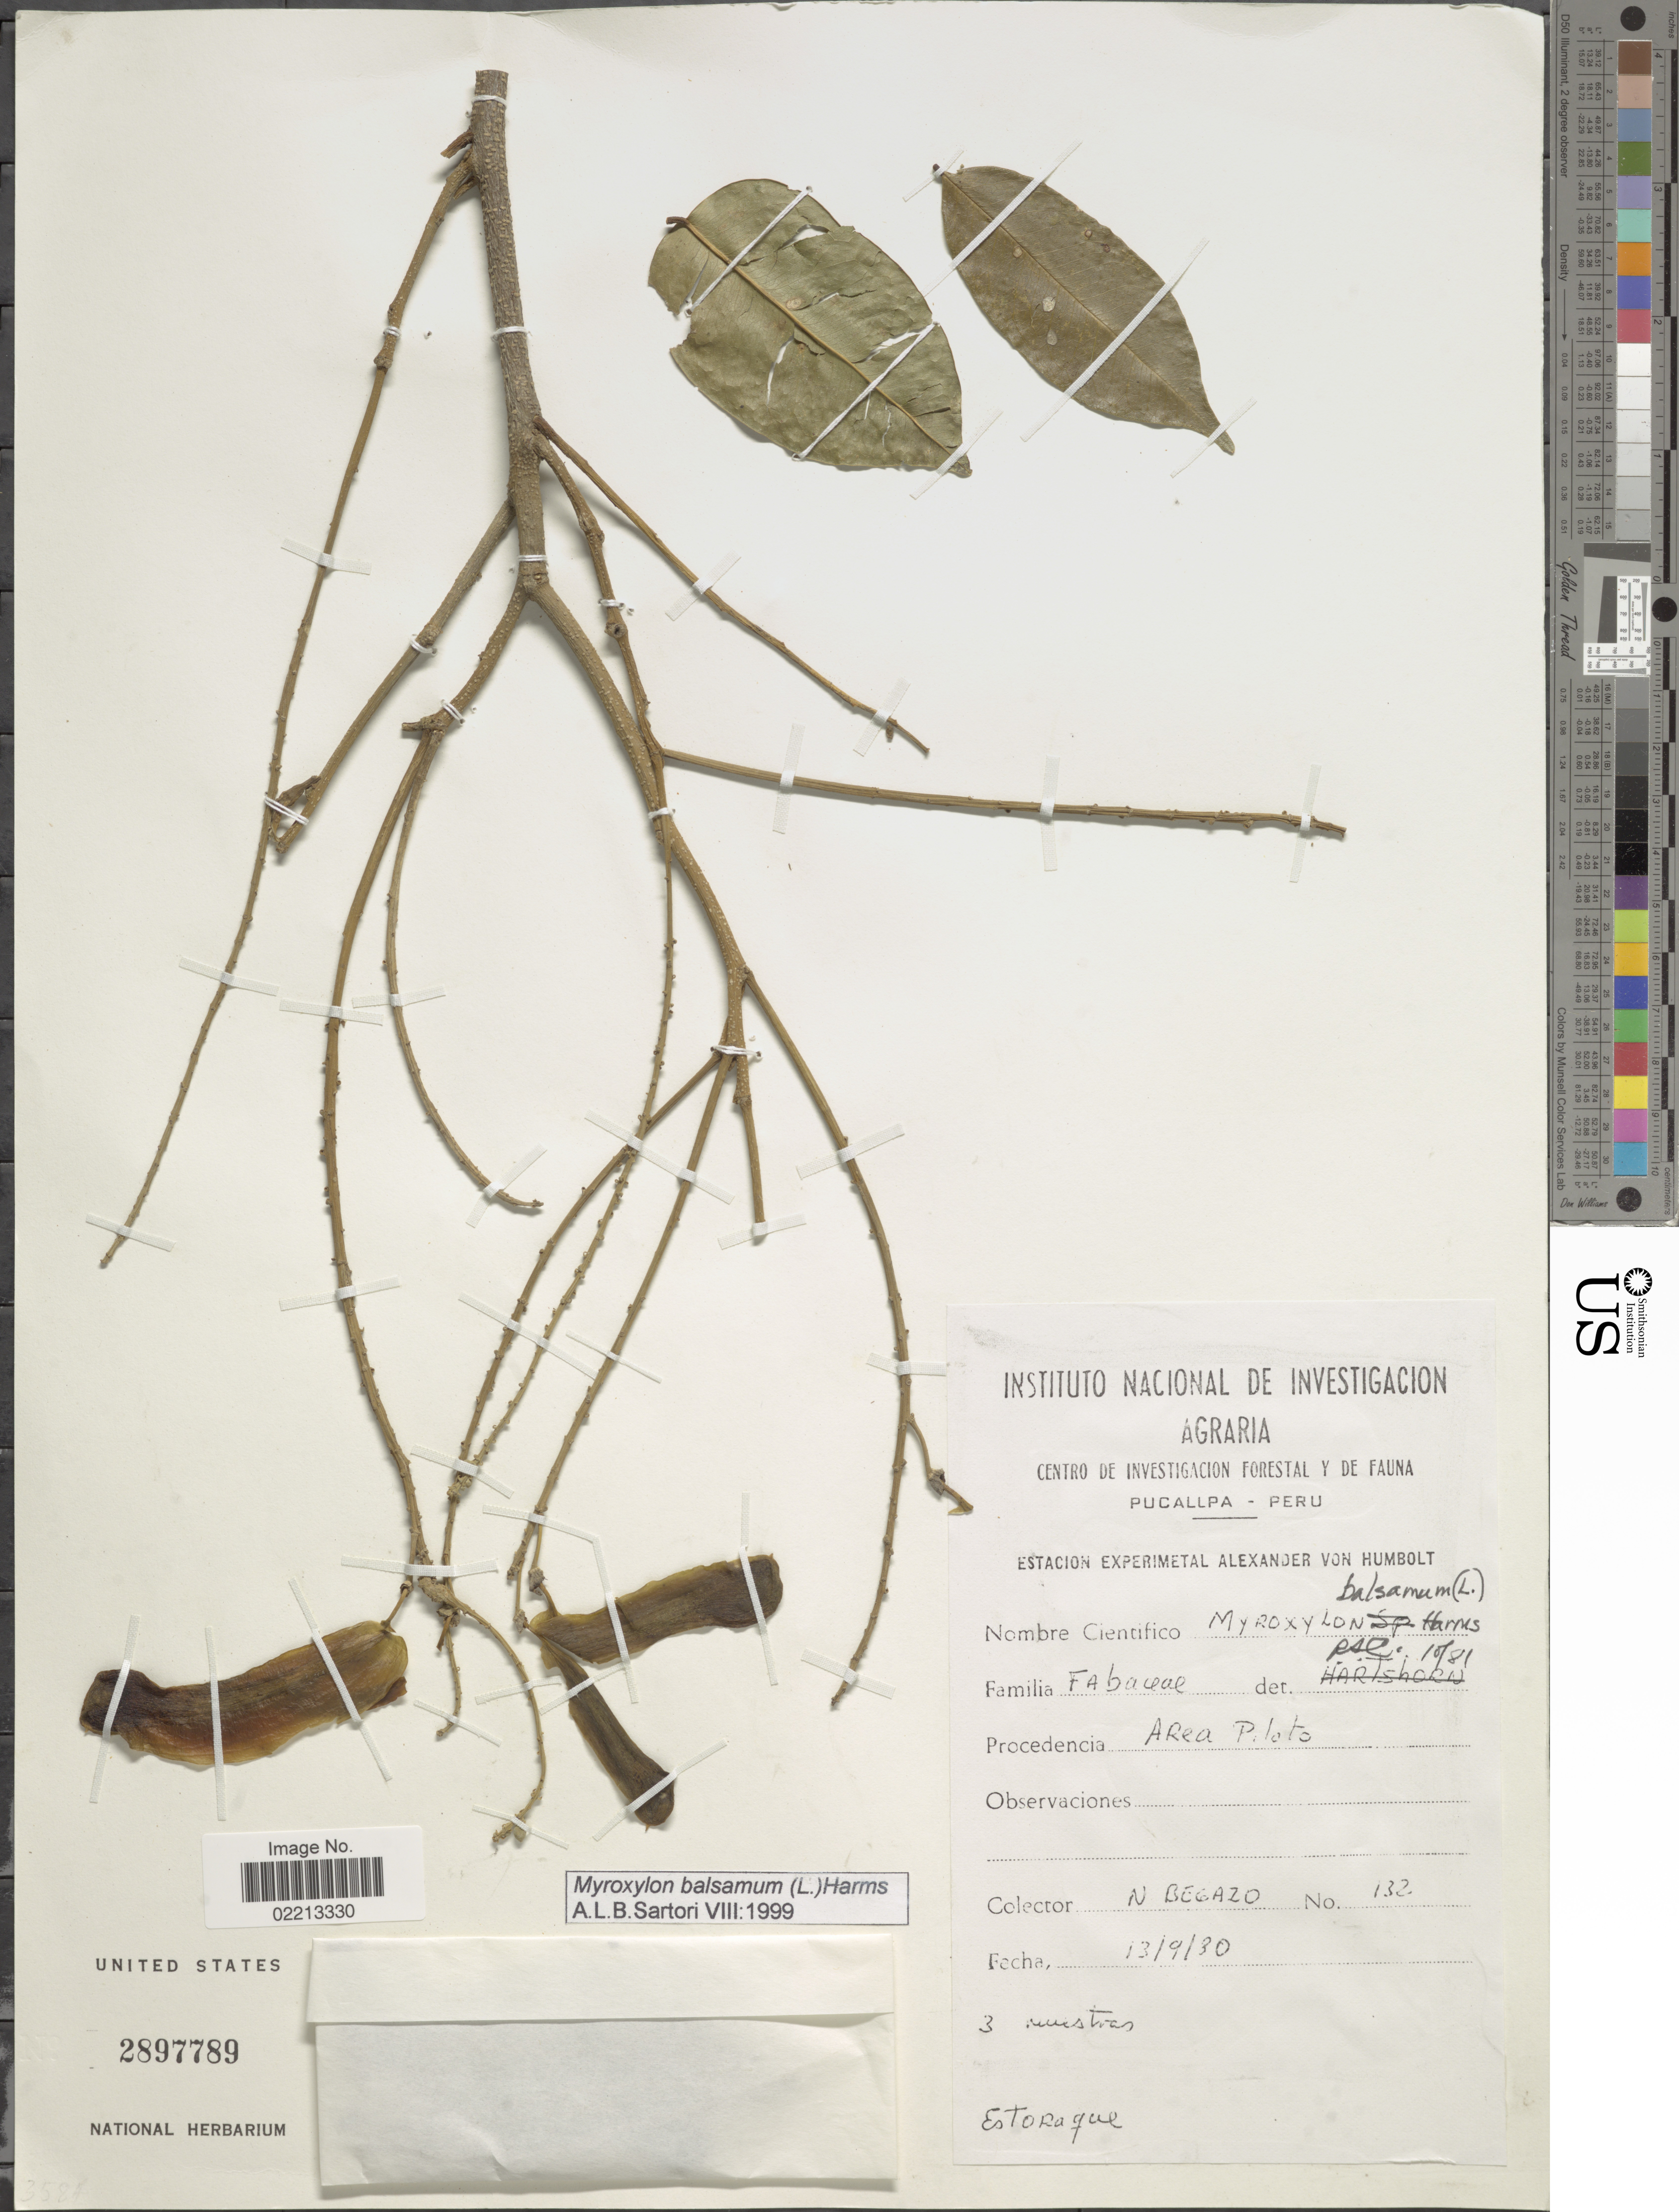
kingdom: Plantae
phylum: Tracheophyta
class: Magnoliopsida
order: Fabales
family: Fabaceae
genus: Myroxylon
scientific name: Myroxylon balsamum var. balsamum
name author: (L.) Harms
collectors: N. Begazo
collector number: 132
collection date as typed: Transcribed d/m/y: 13/9/30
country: Peru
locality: Area Piloto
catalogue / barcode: US 2897789